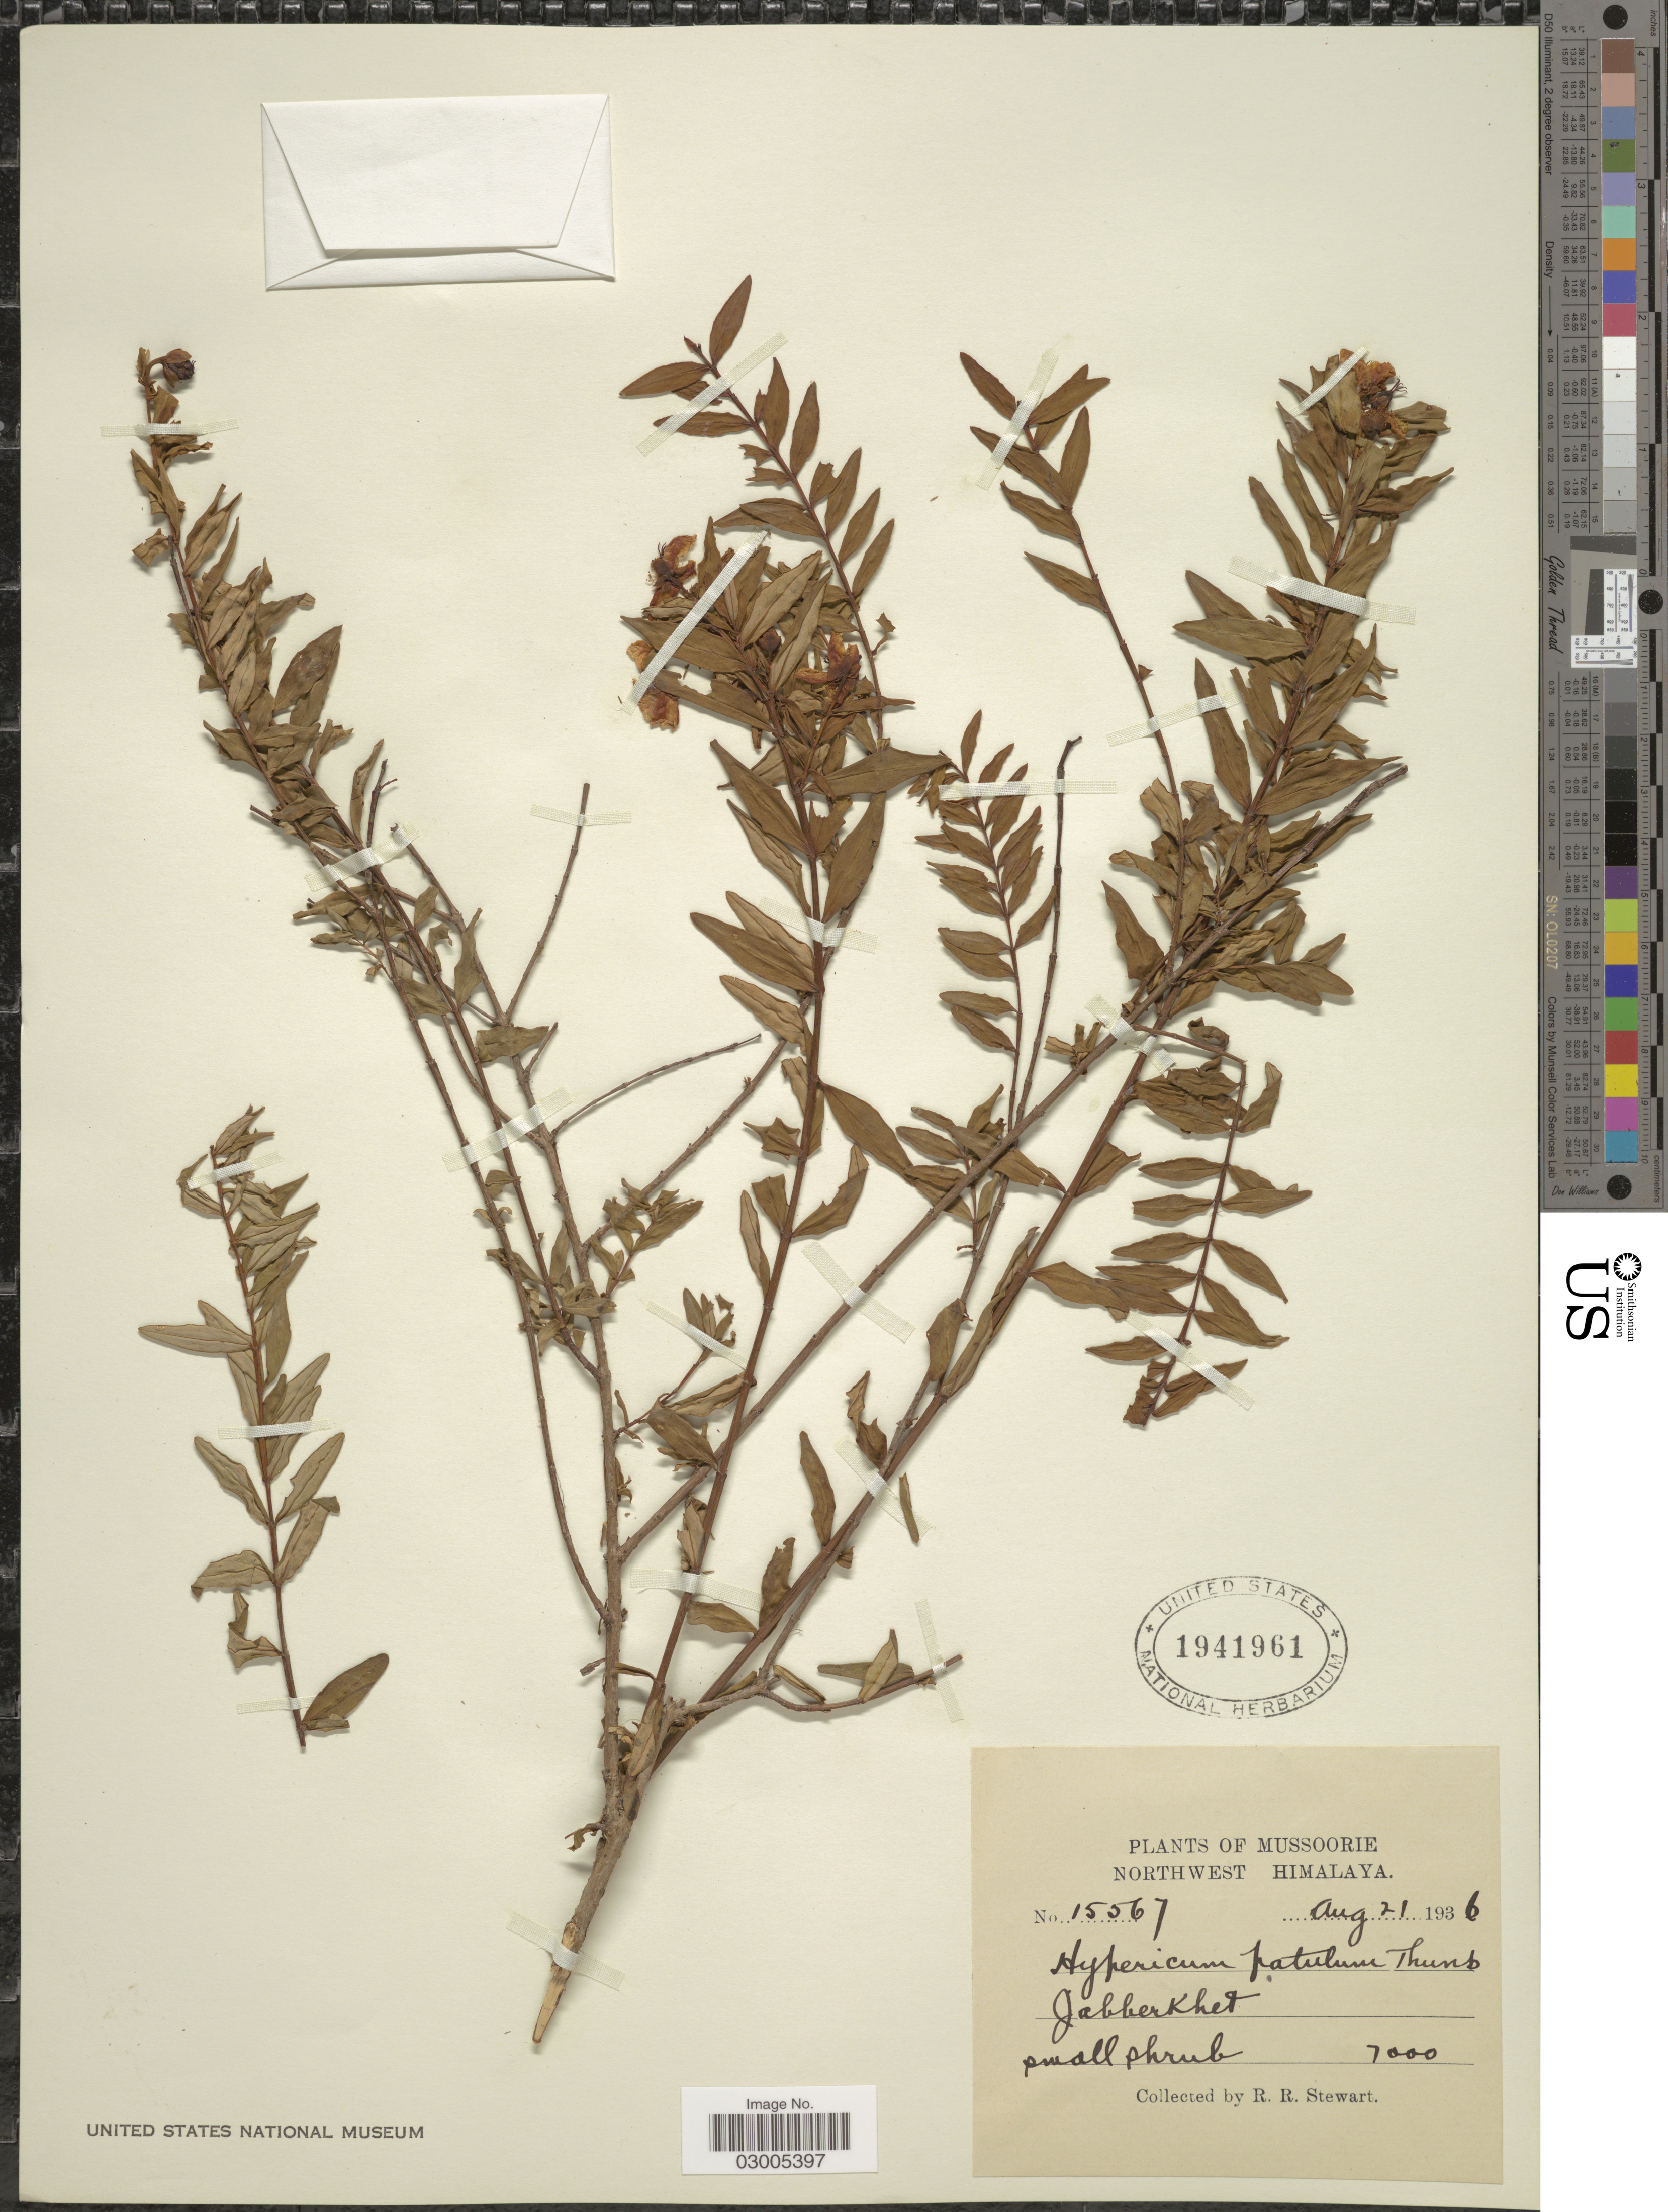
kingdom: Plantae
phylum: Tracheophyta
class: Magnoliopsida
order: Malpighiales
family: Hypericaceae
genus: Hypericum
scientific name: Hypericum patulum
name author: Thunb.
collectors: R. Stewart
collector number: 1157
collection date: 1936-08-21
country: India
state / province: Uttarakhand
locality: Mussoorie. Northwest Himalaya. Jabberkhet.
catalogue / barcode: US 1941961